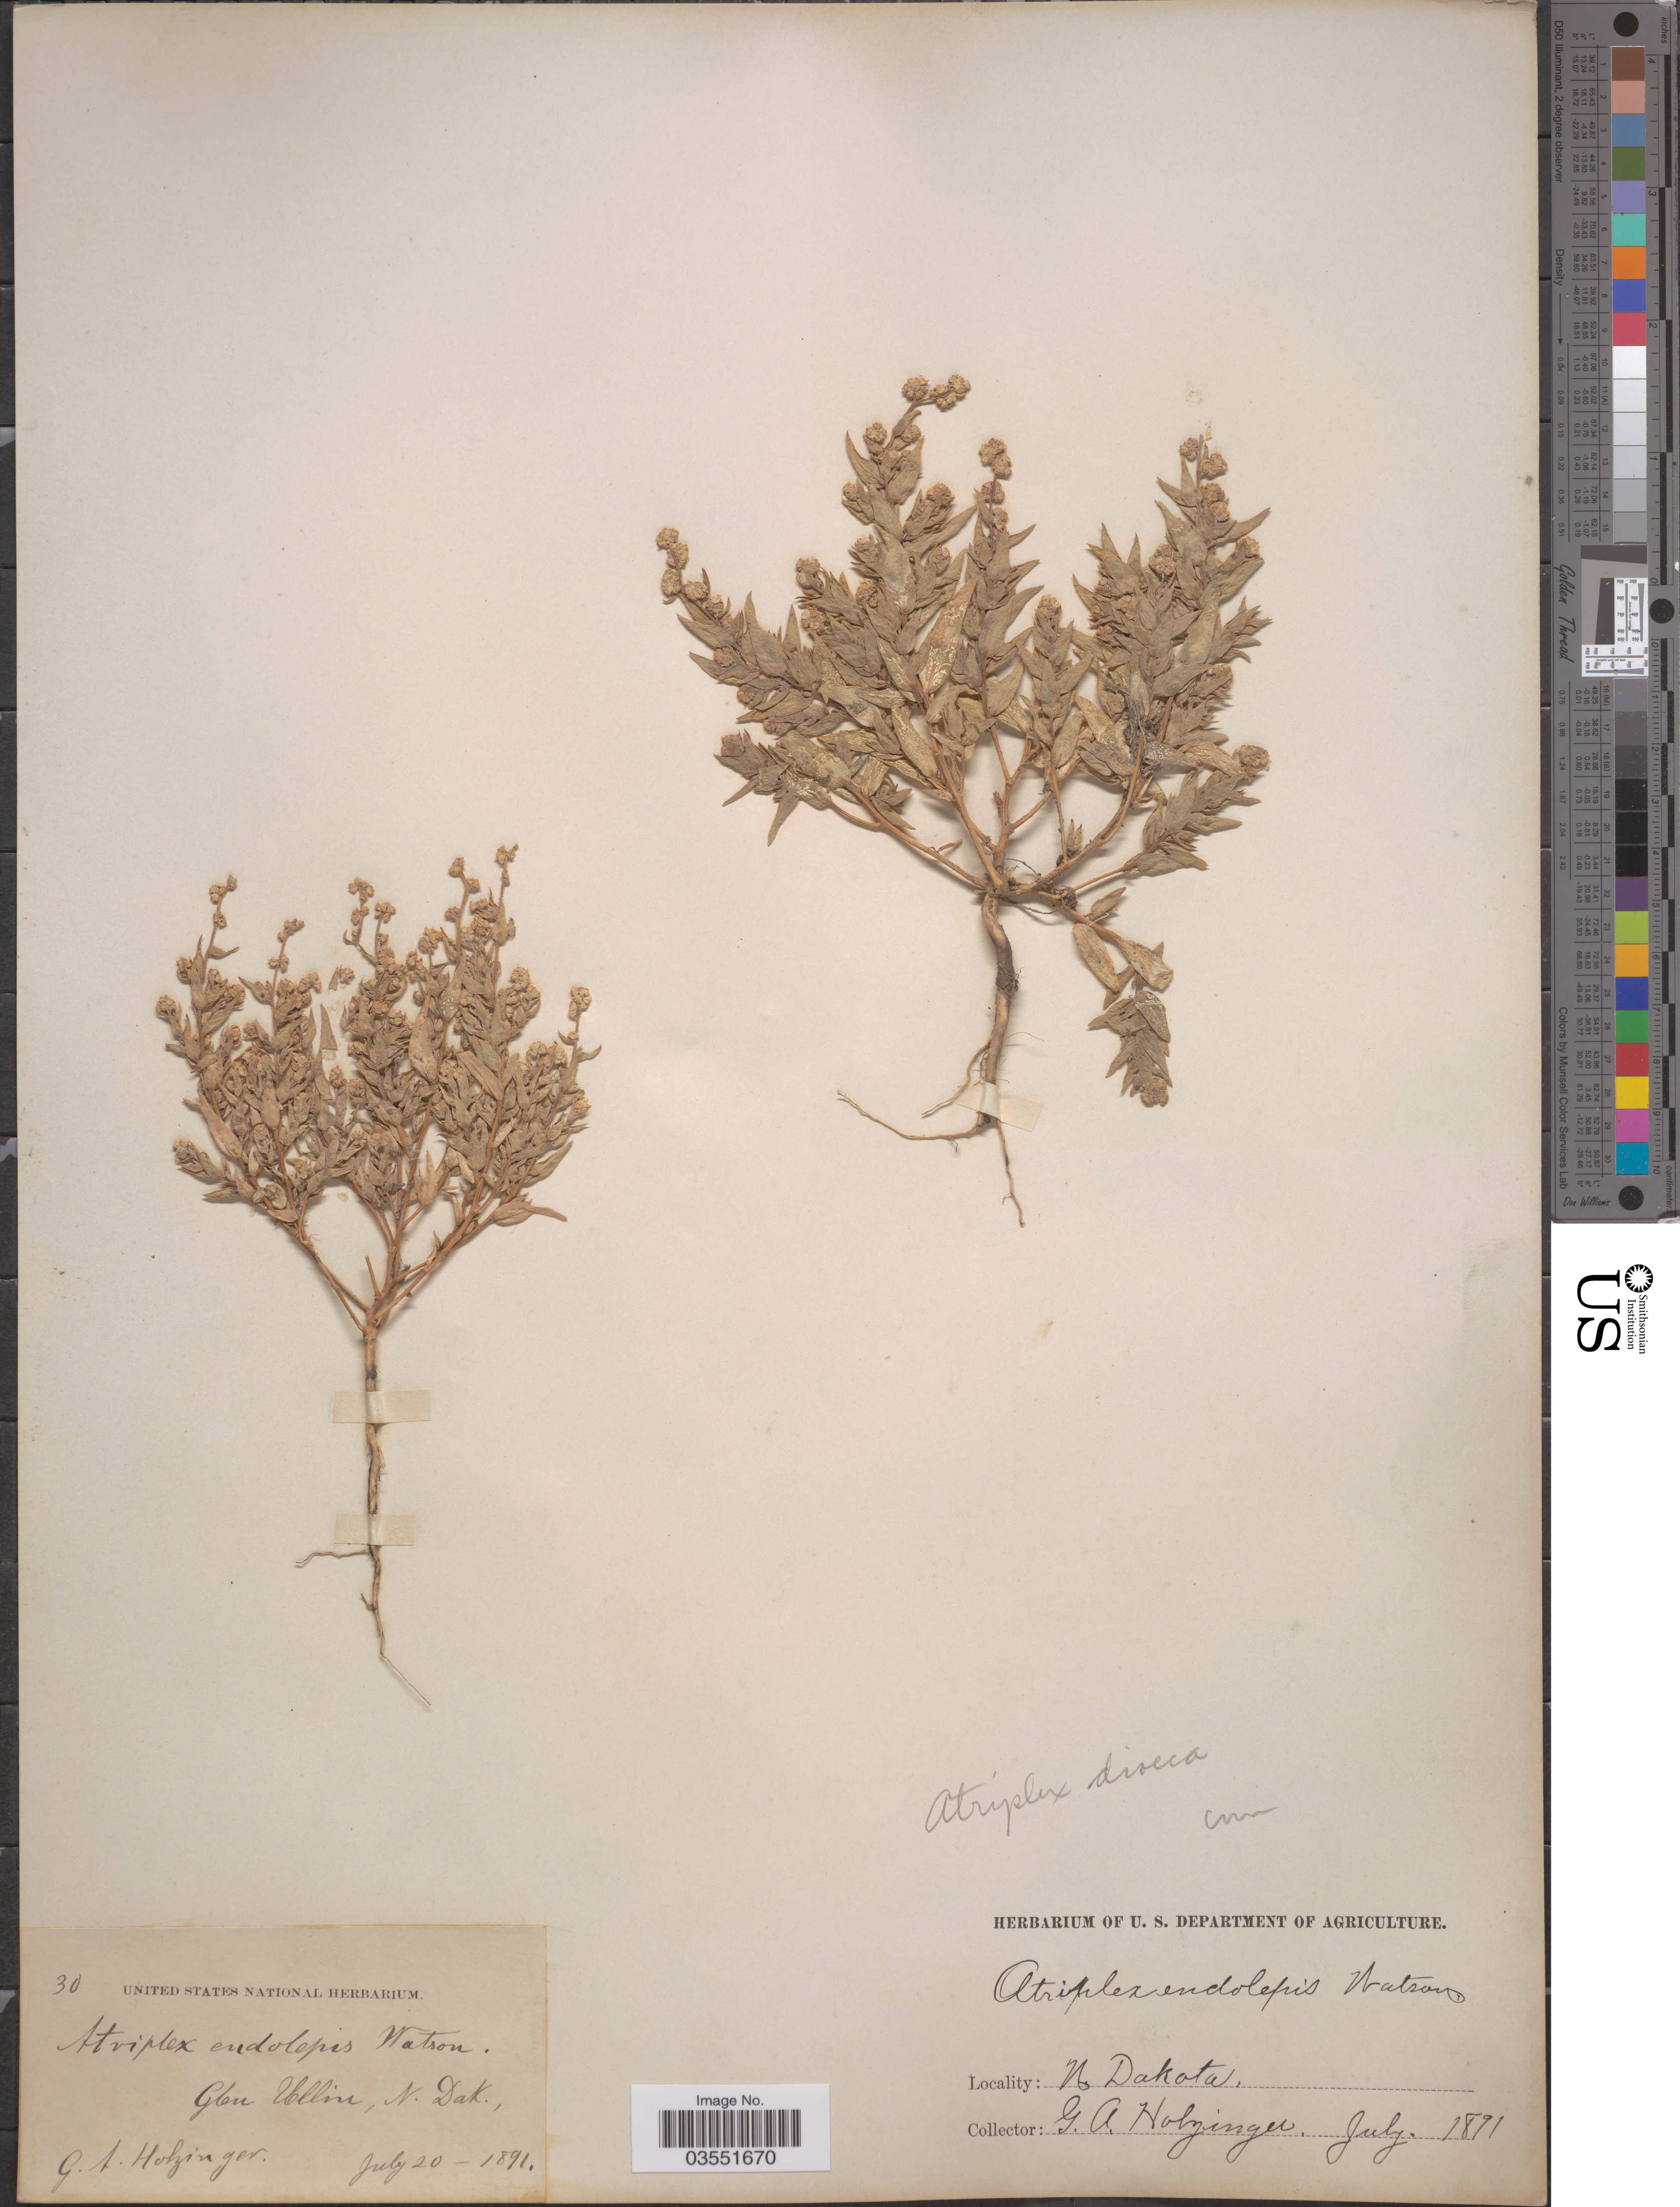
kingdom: Plantae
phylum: Tracheophyta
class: Magnoliopsida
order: Caryophyllales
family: Amaranthaceae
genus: Stutzia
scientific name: Stutzia dioica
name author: (Nutt.) E.H. Zacharias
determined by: Strong, Mark T., (BOT), Smithsonian Institution - National Museum of Natural History (UNITED STATES)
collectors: G. A. Holzinger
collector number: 30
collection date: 1891-07-20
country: United States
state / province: North Dakota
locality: Glen Ullin.